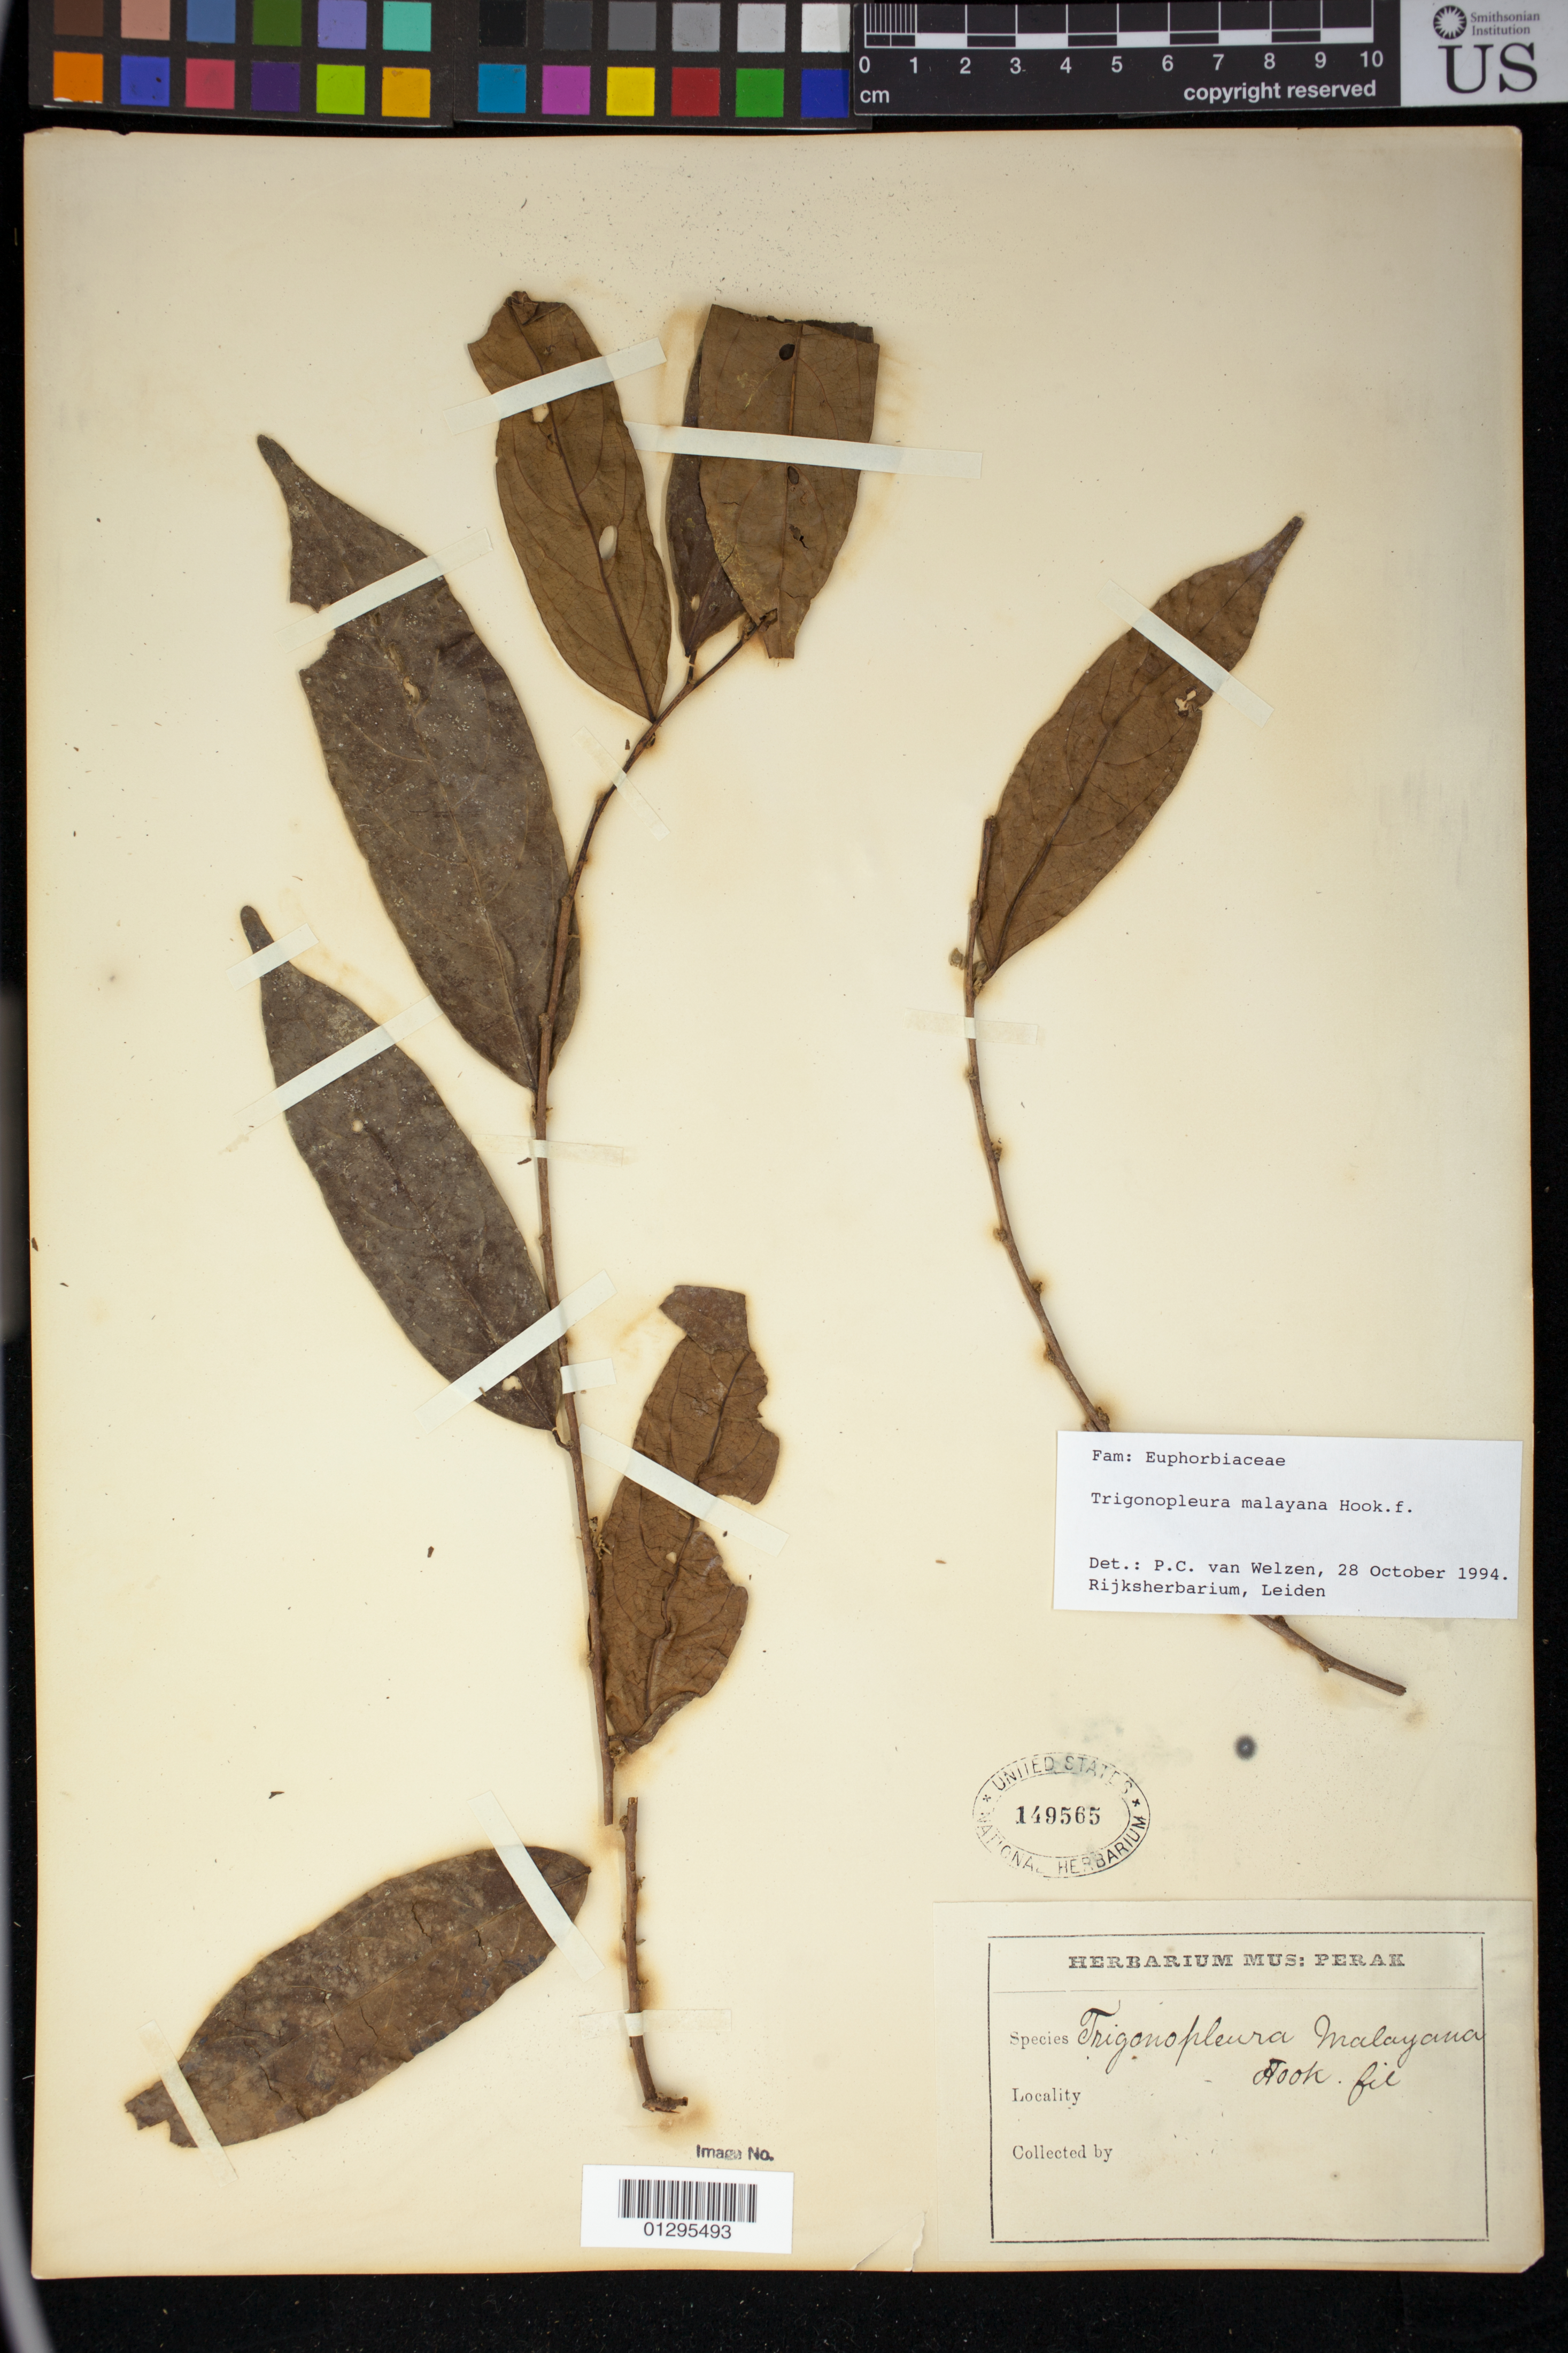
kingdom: Plantae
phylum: Tracheophyta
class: Magnoliopsida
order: Malpighiales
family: Peraceae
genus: Trigonopleura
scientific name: Trigonopleura malayana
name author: Hook. f.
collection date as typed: Jun---- to -- Jul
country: Switzerland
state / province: Vaud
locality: Pres d'Aigle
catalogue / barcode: US 149565